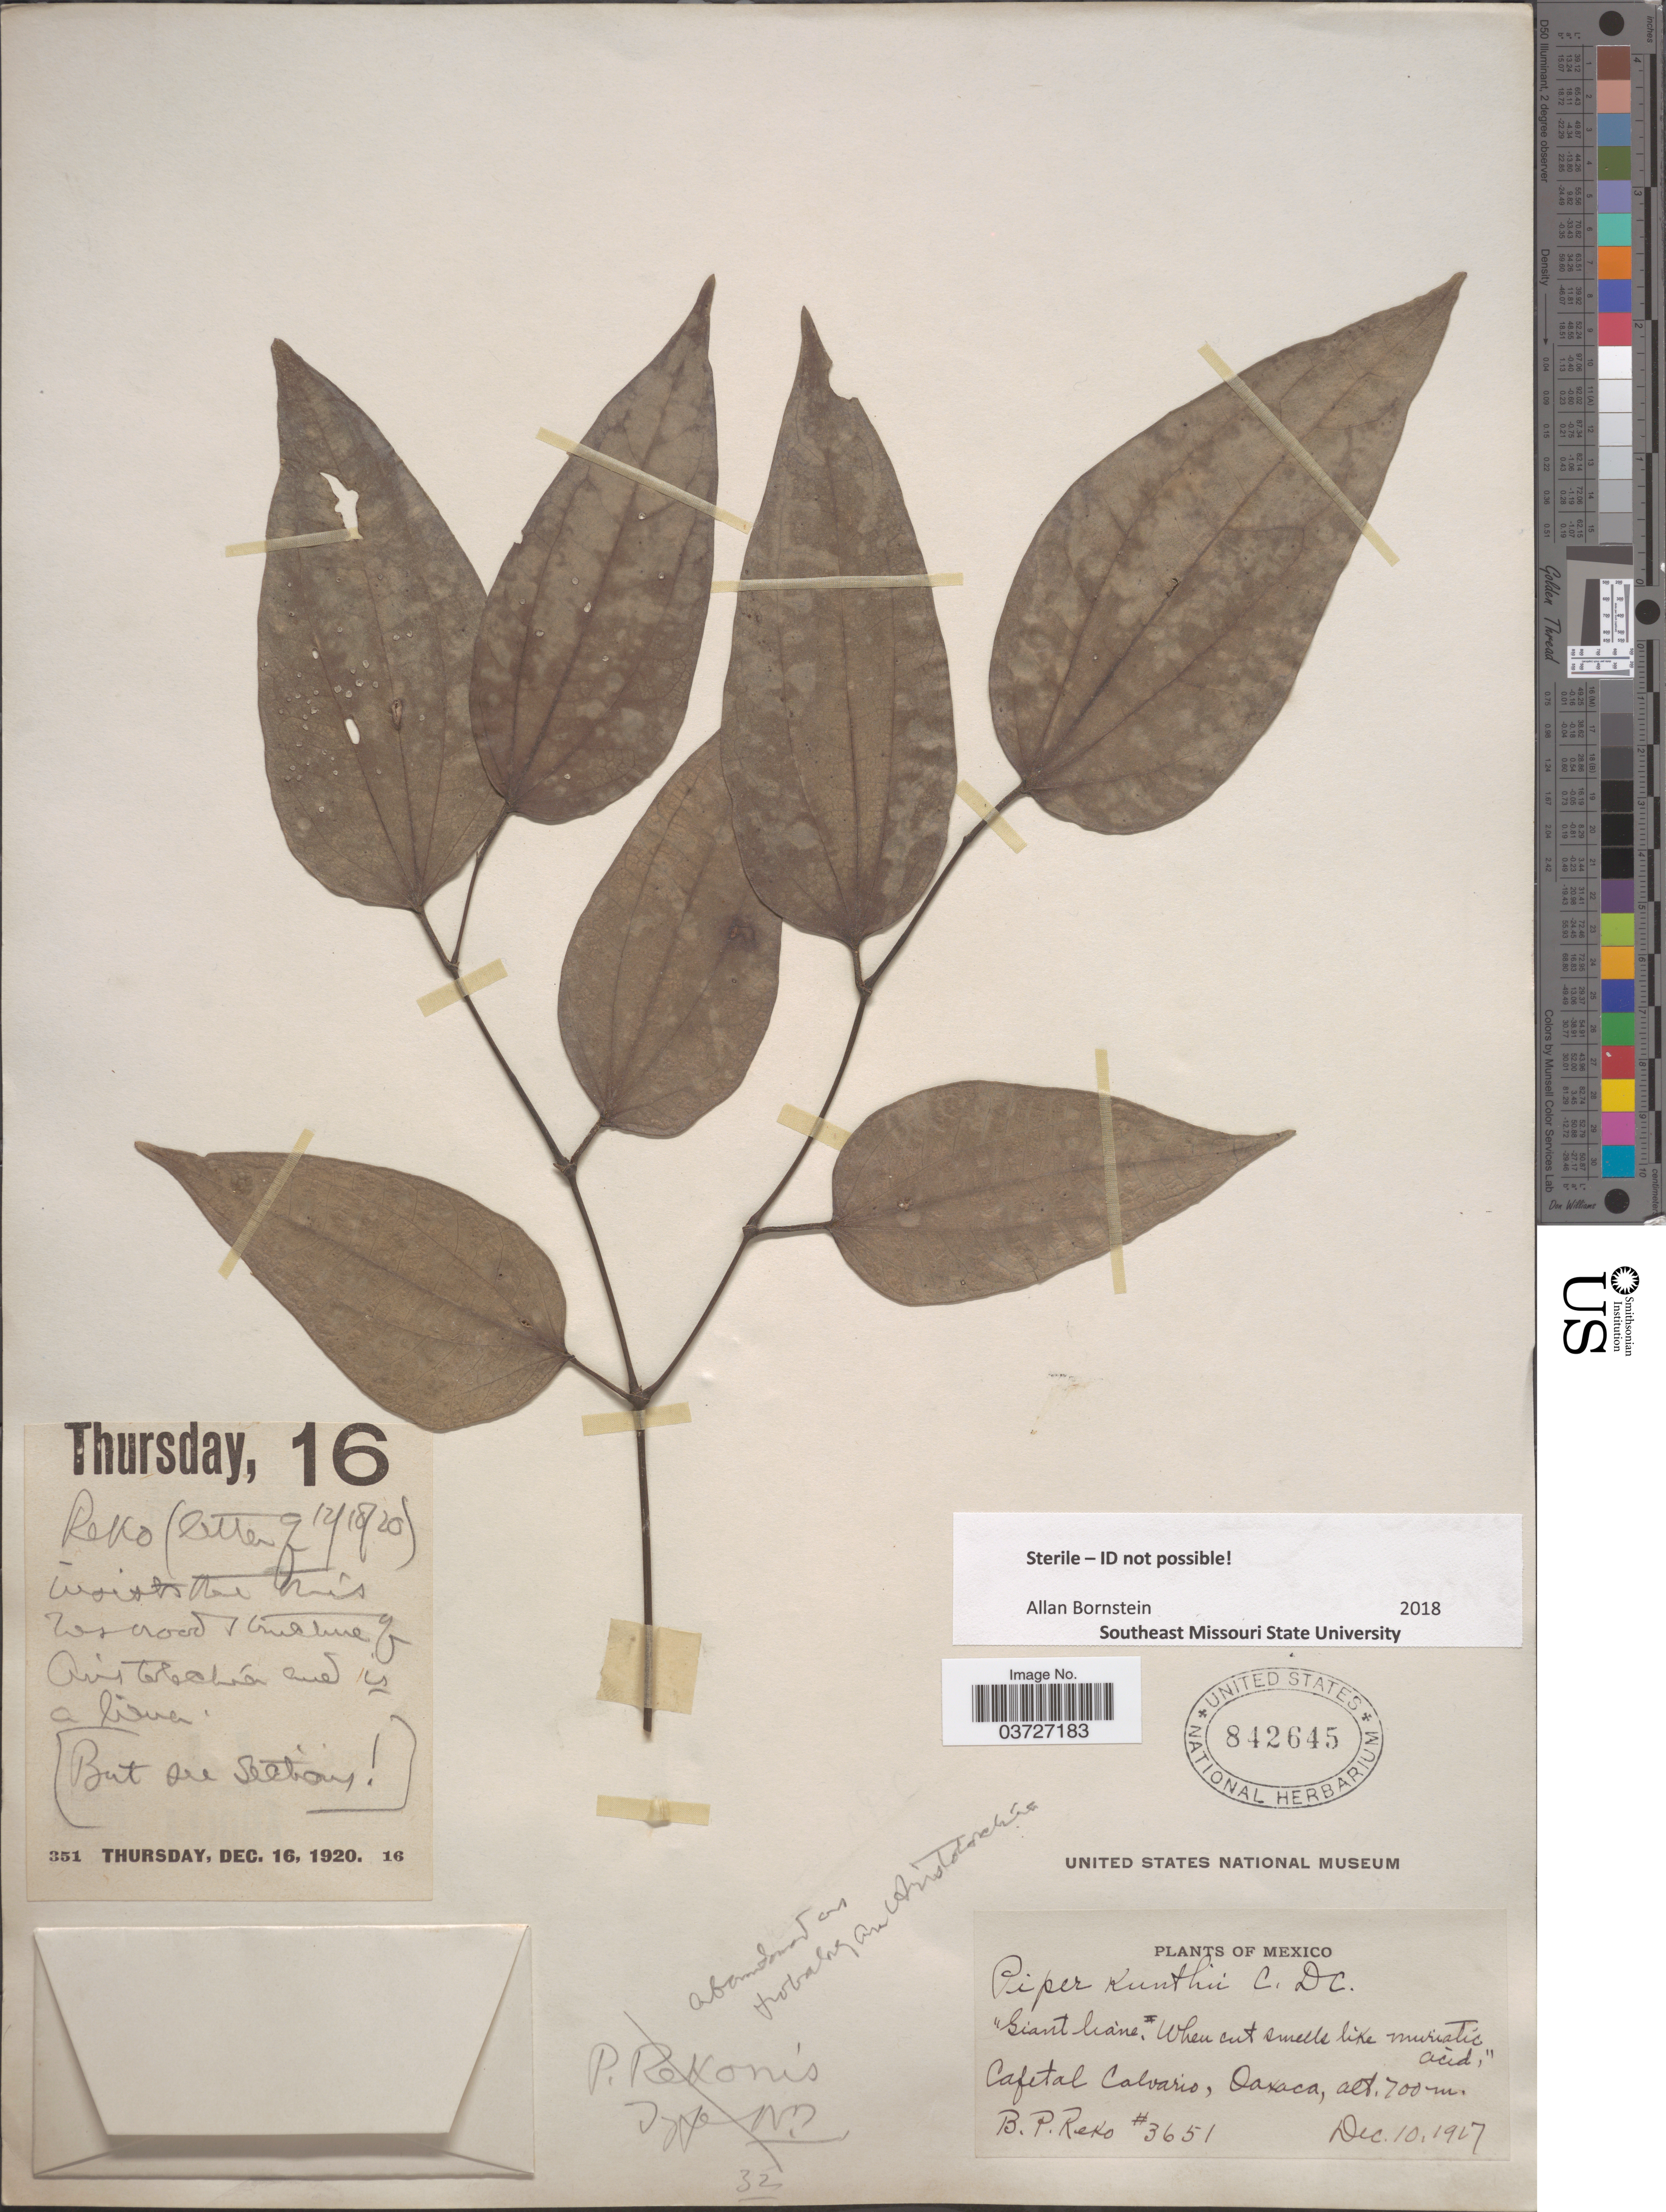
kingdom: Plantae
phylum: Tracheophyta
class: Magnoliopsida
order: Piperales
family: Piperaceae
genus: Piper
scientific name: Piper sp.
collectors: B. P. Reko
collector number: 3651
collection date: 1917-12-10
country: Mexico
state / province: Oaxaca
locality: Cafetal Calvario.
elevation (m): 700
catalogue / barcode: US 842645